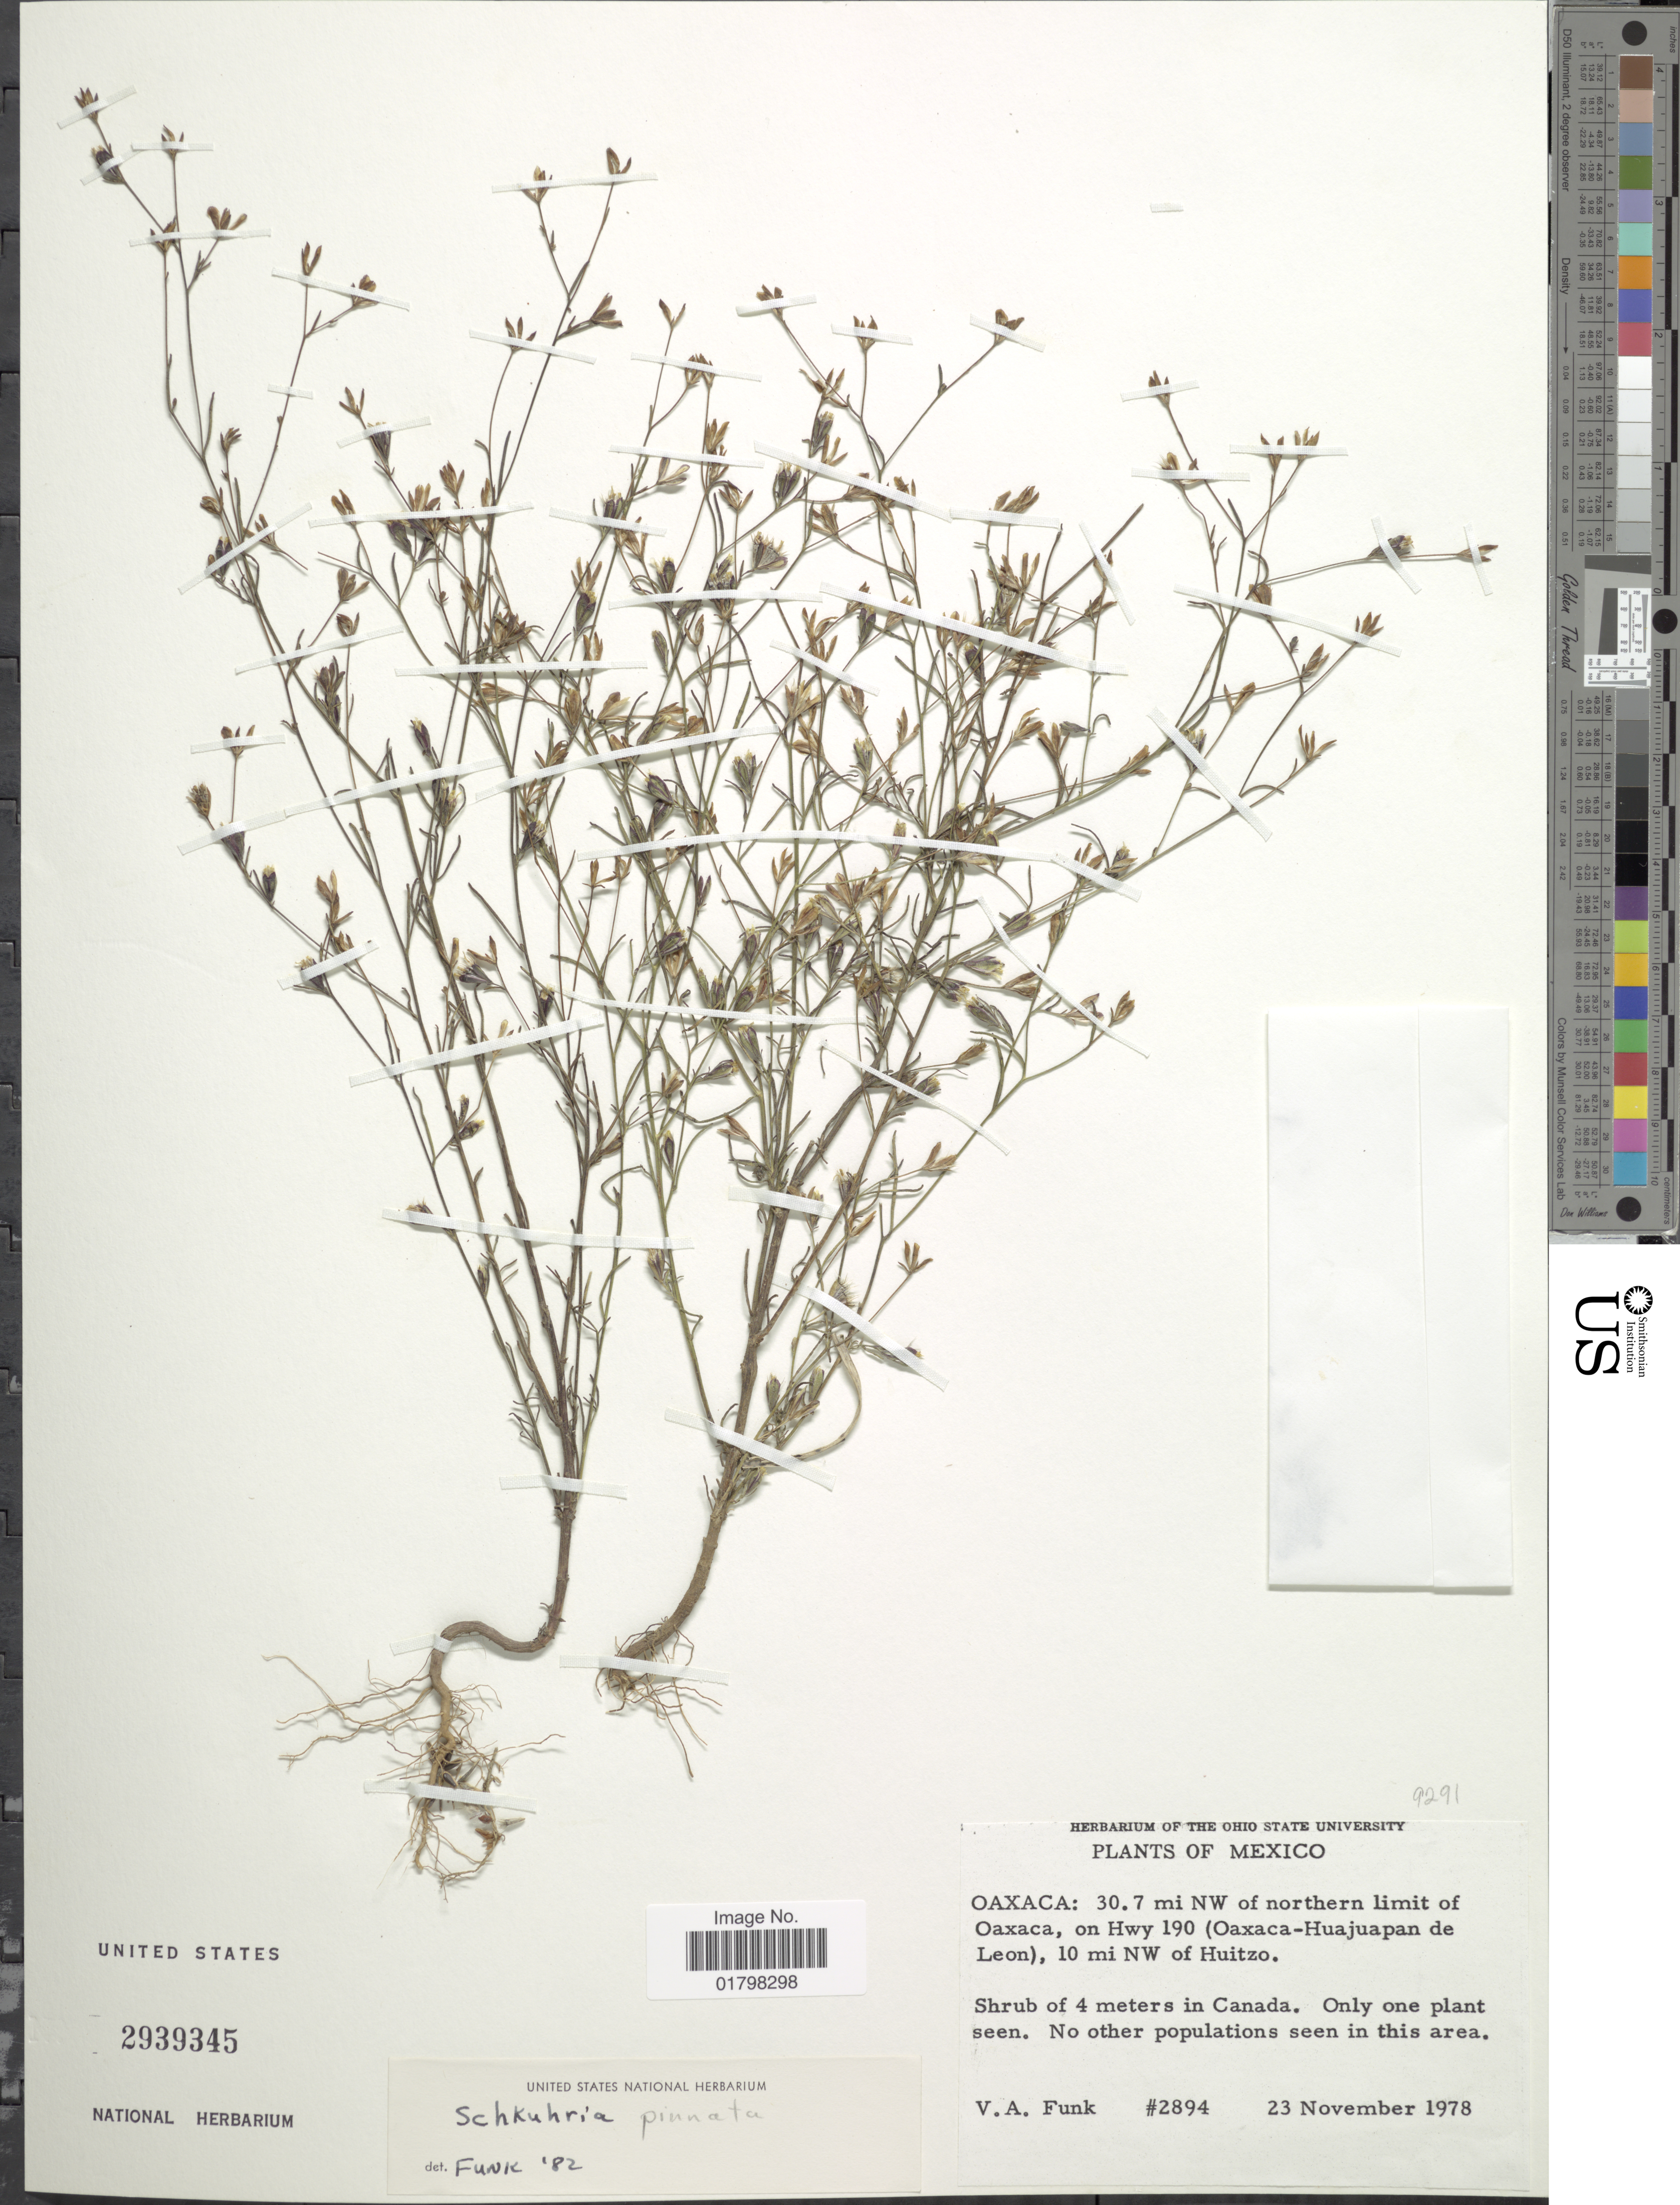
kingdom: Plantae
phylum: Tracheophyta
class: Magnoliopsida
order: Asterales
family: Asteraceae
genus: Schkuhria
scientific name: Schkuhria pinnata var. virgata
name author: (La Llave ex La Llave) Heiser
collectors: V. Funk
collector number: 2894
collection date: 1978-11-23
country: Mexico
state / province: Oaxaca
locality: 30.7 mi NW of northern limit of Oaxaca, on Hwy 190 (Oaxaca-Huajuapan de Leon), 10 mi NW of Huitzo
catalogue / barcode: US 2939345